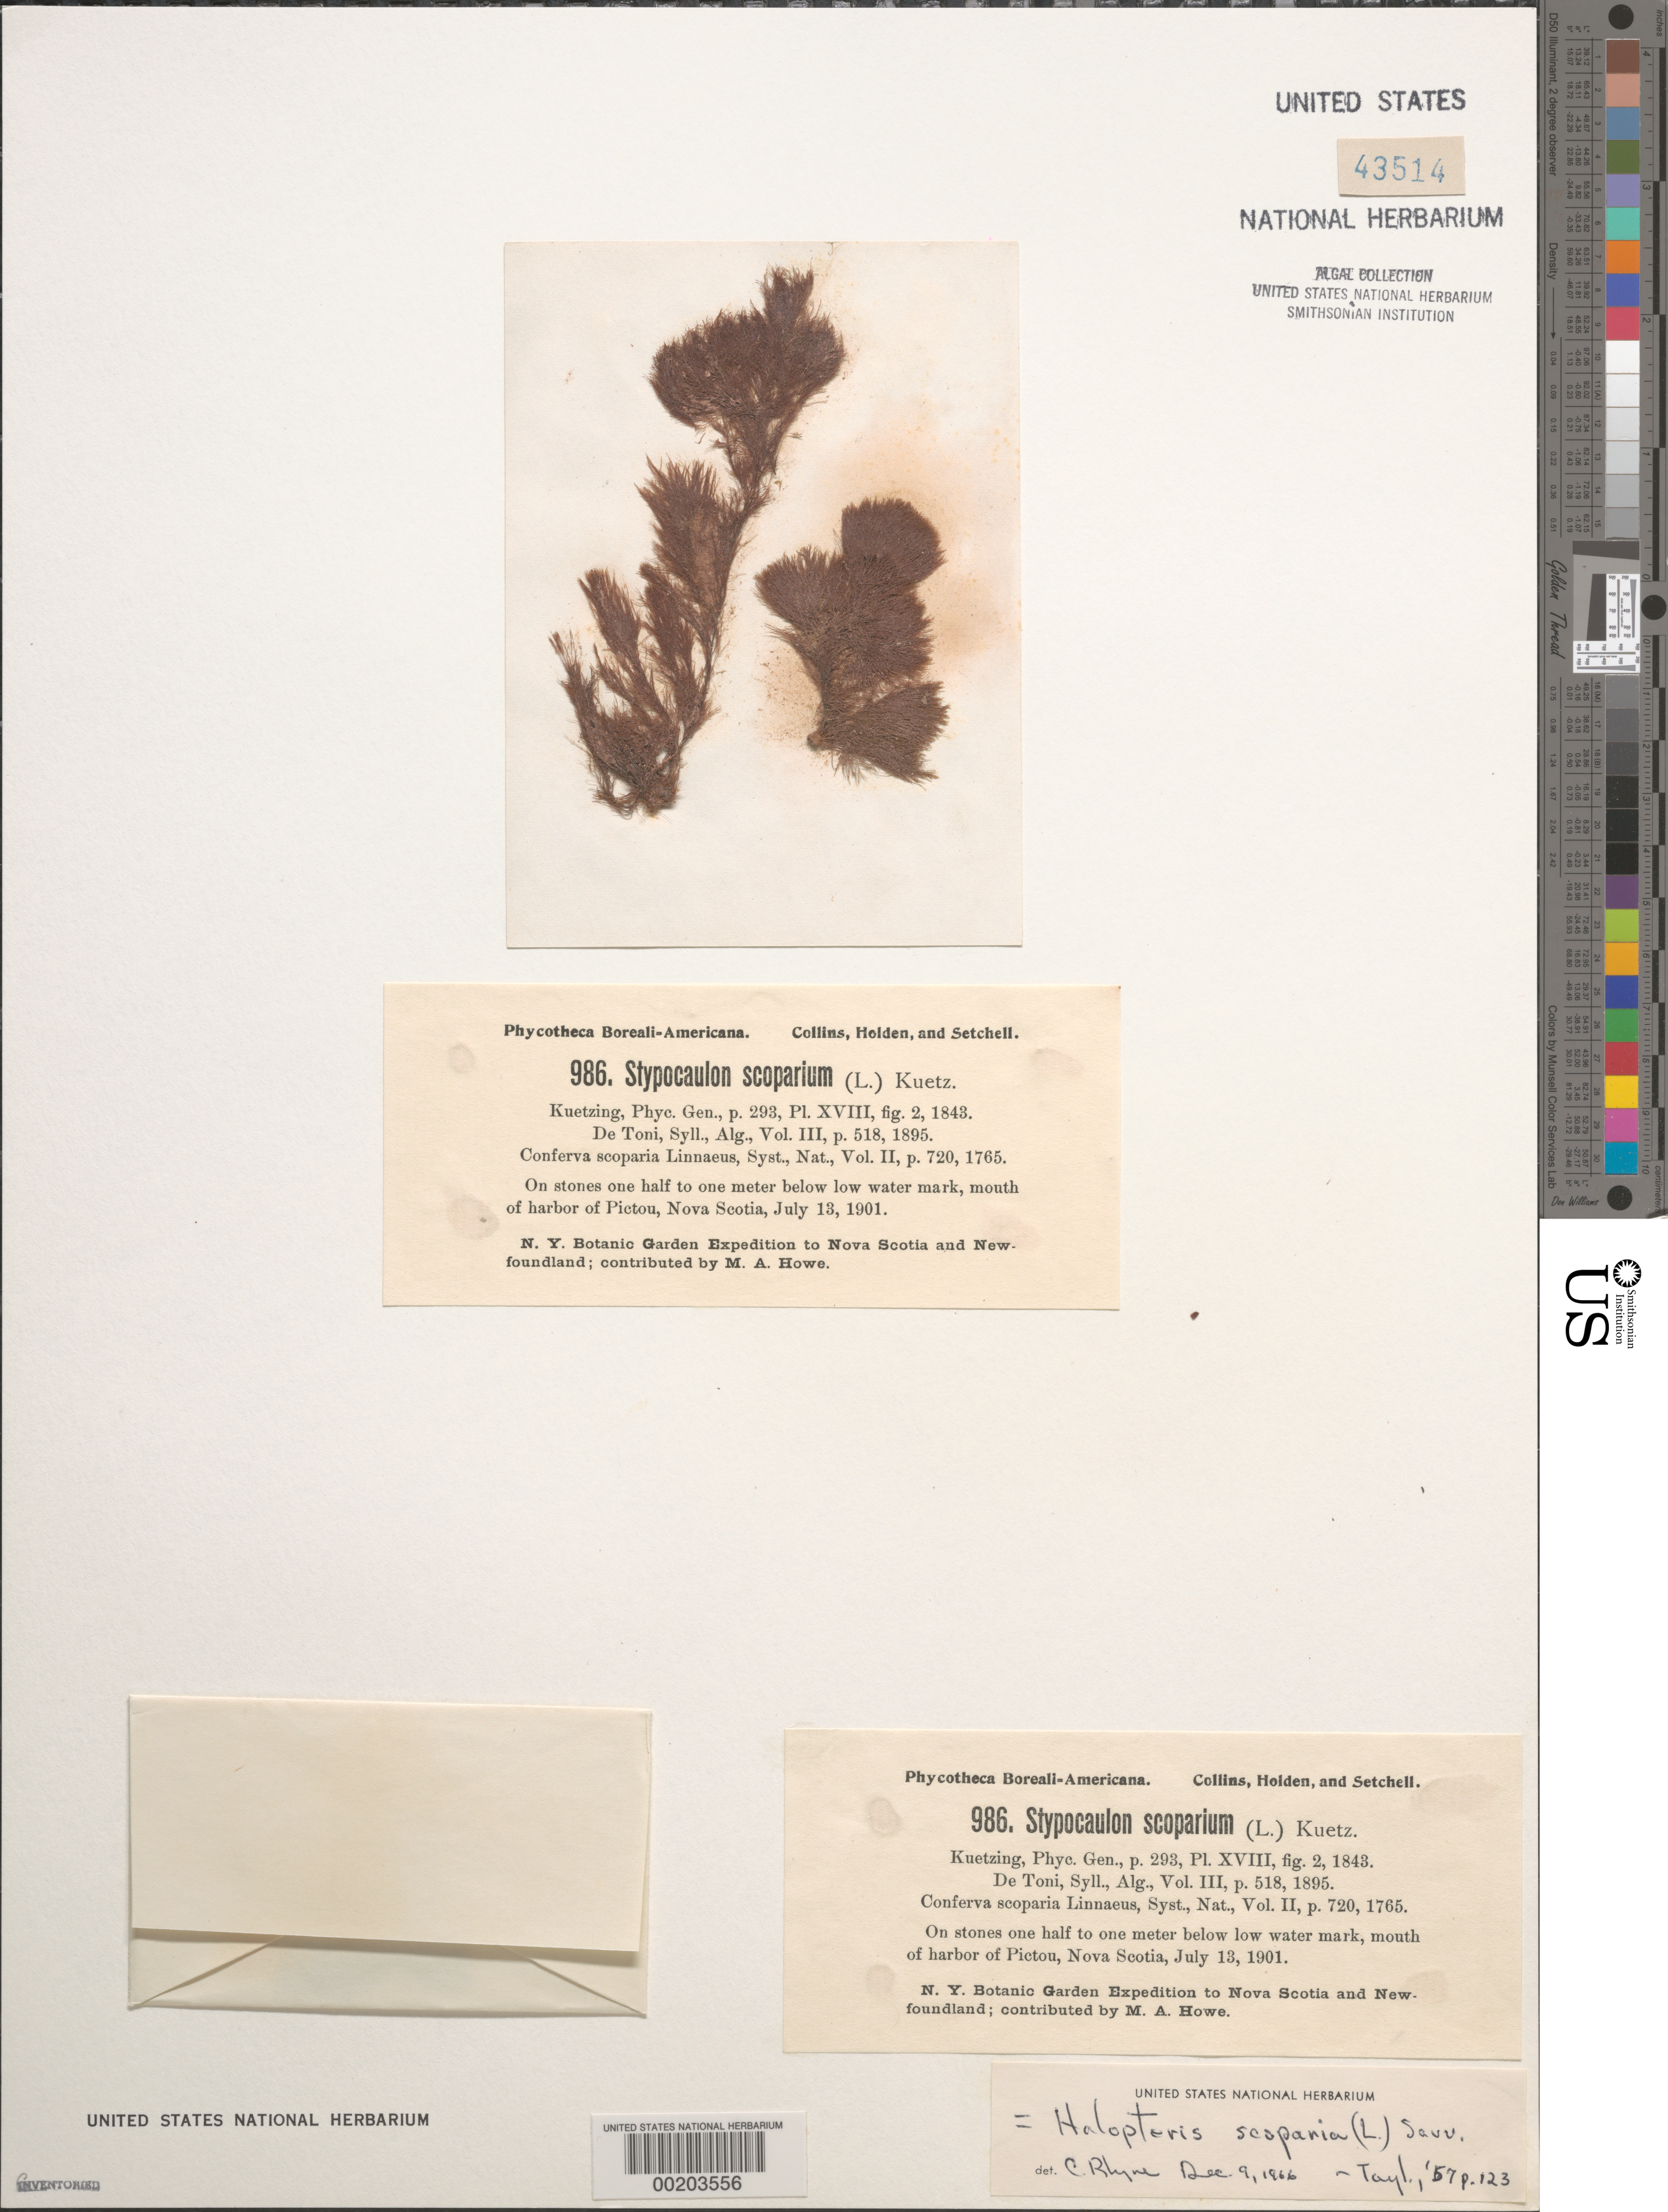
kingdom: Chromista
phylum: Ochrophyta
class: Phaeophyceae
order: Sphacelariales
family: Stypocaulaceae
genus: Halopteris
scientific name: Halopteris scoparia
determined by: Rhyne, C. F.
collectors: M. A. Howe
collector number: PB-A 986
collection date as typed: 13 Jul 1901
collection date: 1901-07-13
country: Canada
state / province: Nova Scotia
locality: Pictou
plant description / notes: Collins, Holden & Setchell, Phycotheca Boreali-Americana, as Stypocaulon scoparium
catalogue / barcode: US 43514